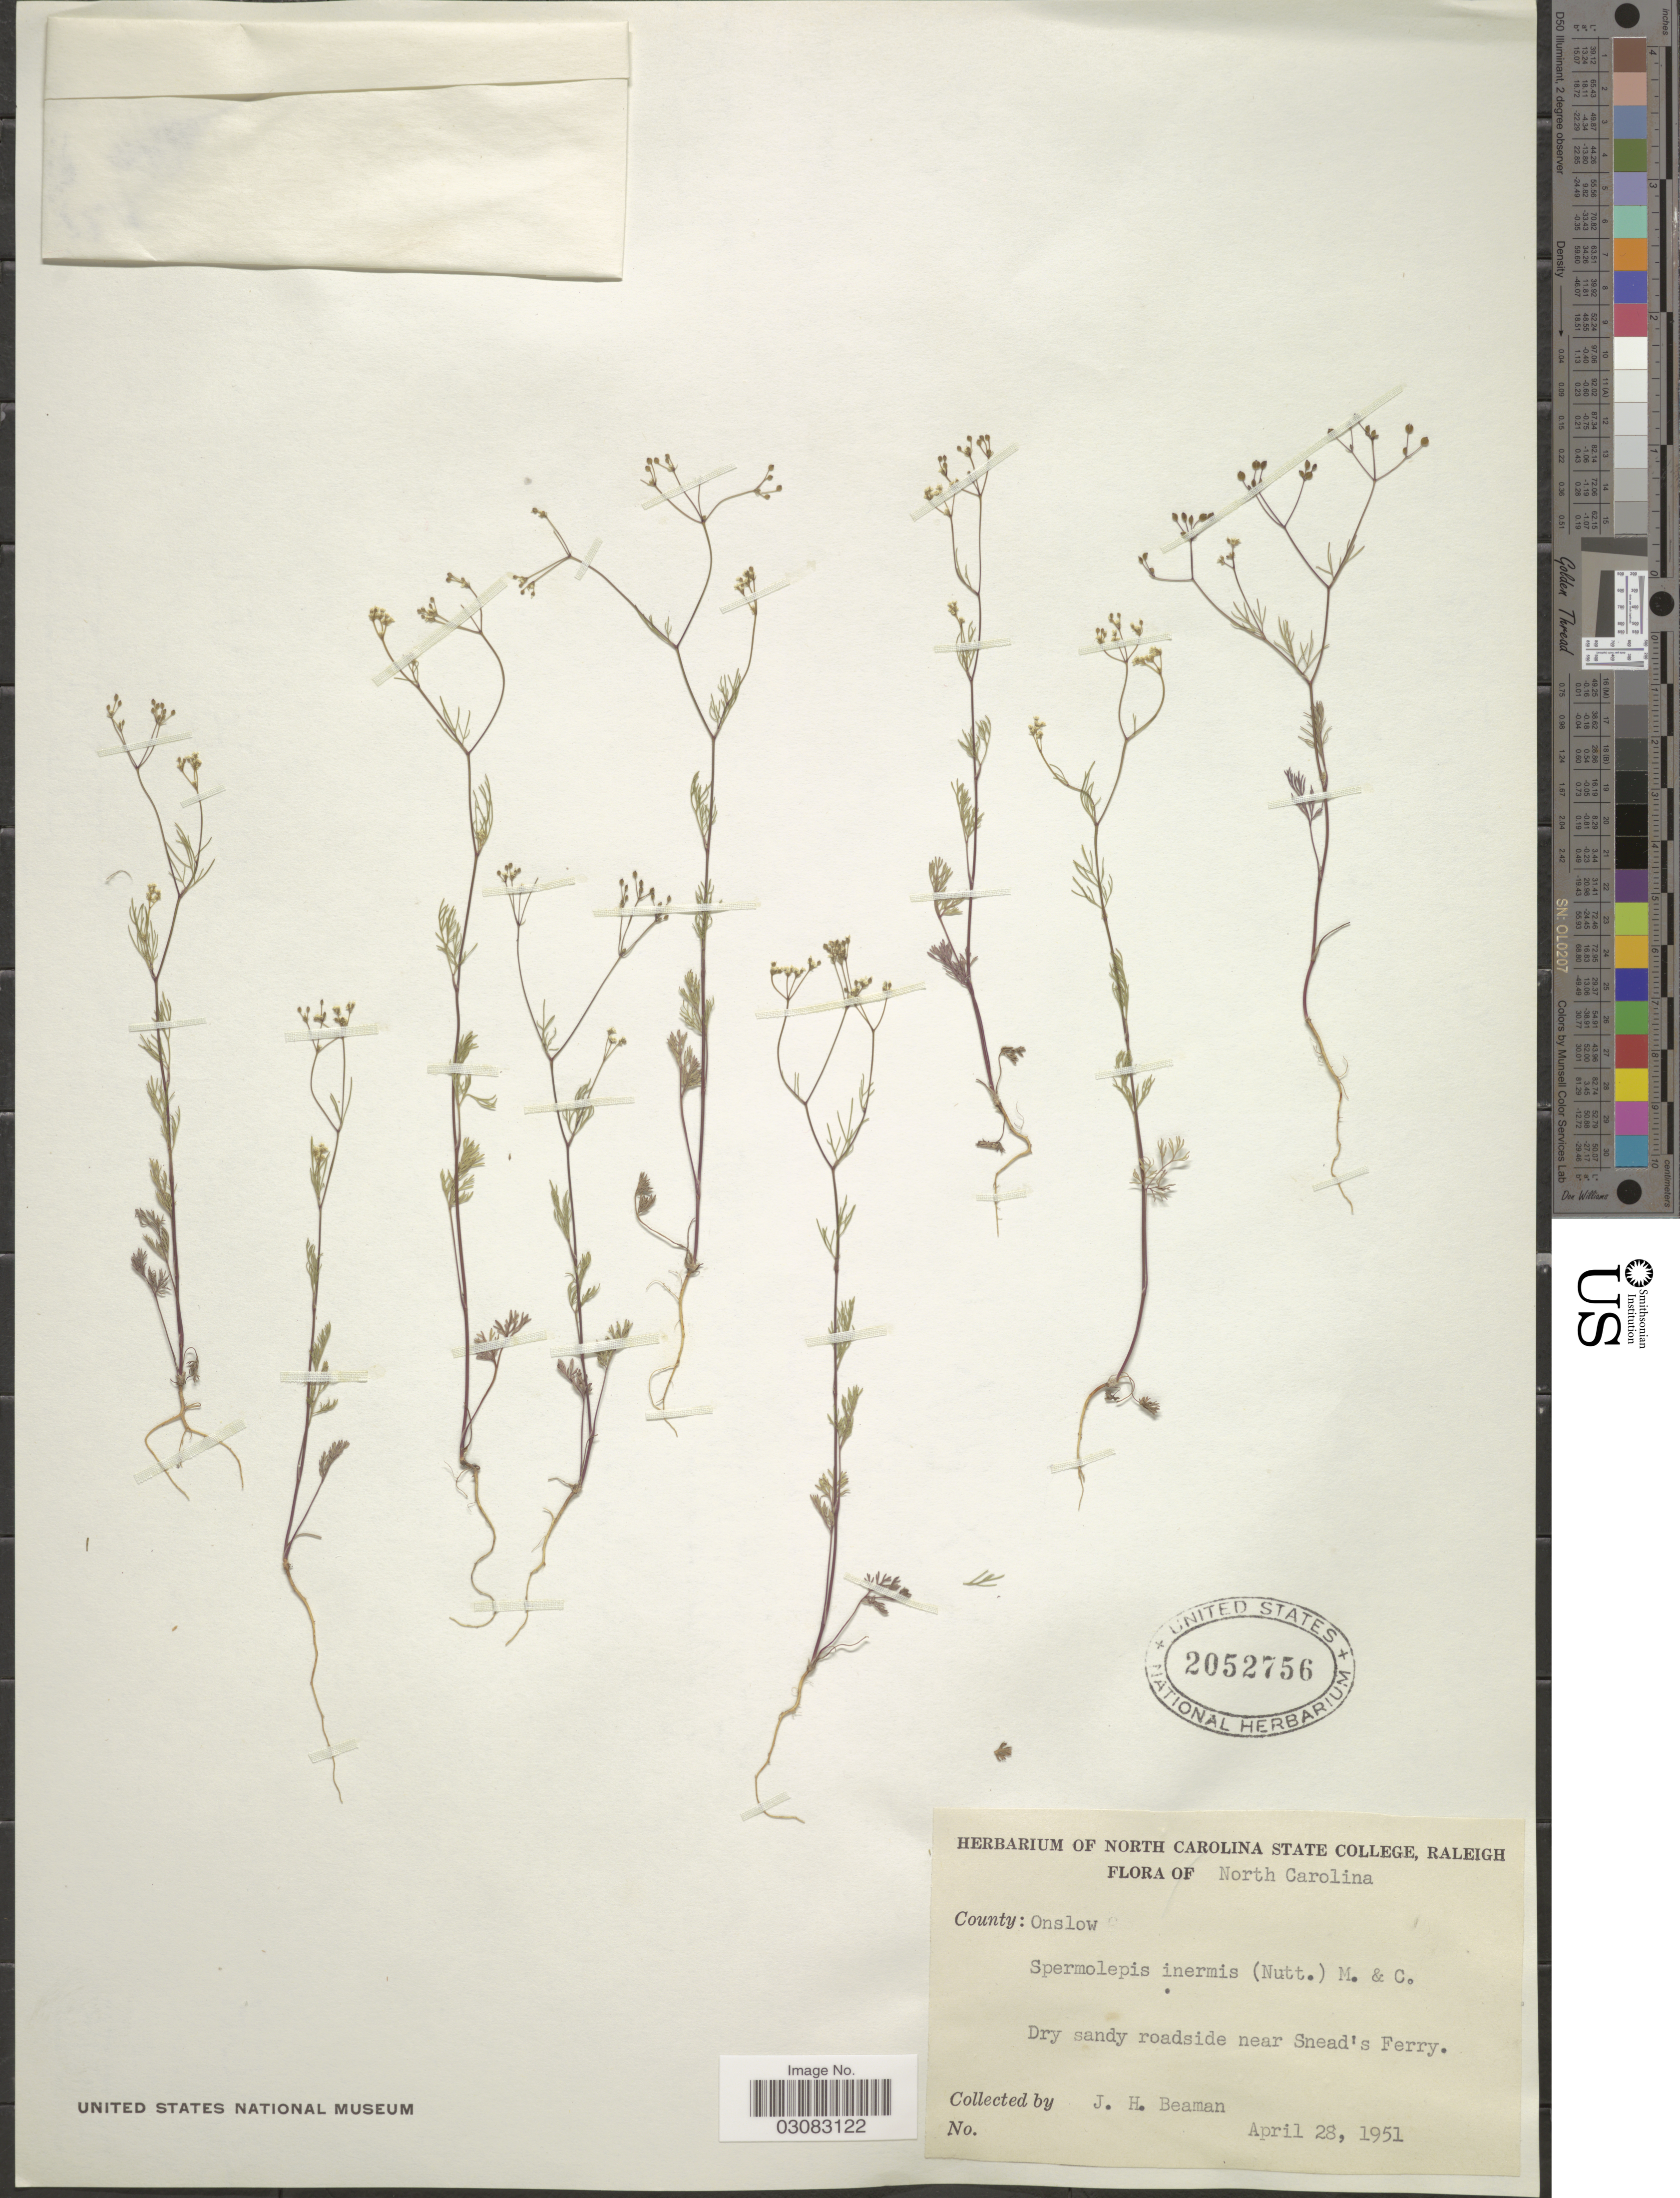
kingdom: Plantae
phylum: Tracheophyta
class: Magnoliopsida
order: Apiales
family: Apiaceae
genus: Spermolepis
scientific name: Spermolepis inermis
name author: (Nutt. ex DC.) Mathias & Constance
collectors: J. H. Beaman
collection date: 1951-04-28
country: United States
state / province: North Carolina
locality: County: Onslow. Dry sandy roadside near Snead's Ferry.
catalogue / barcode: US 2052756